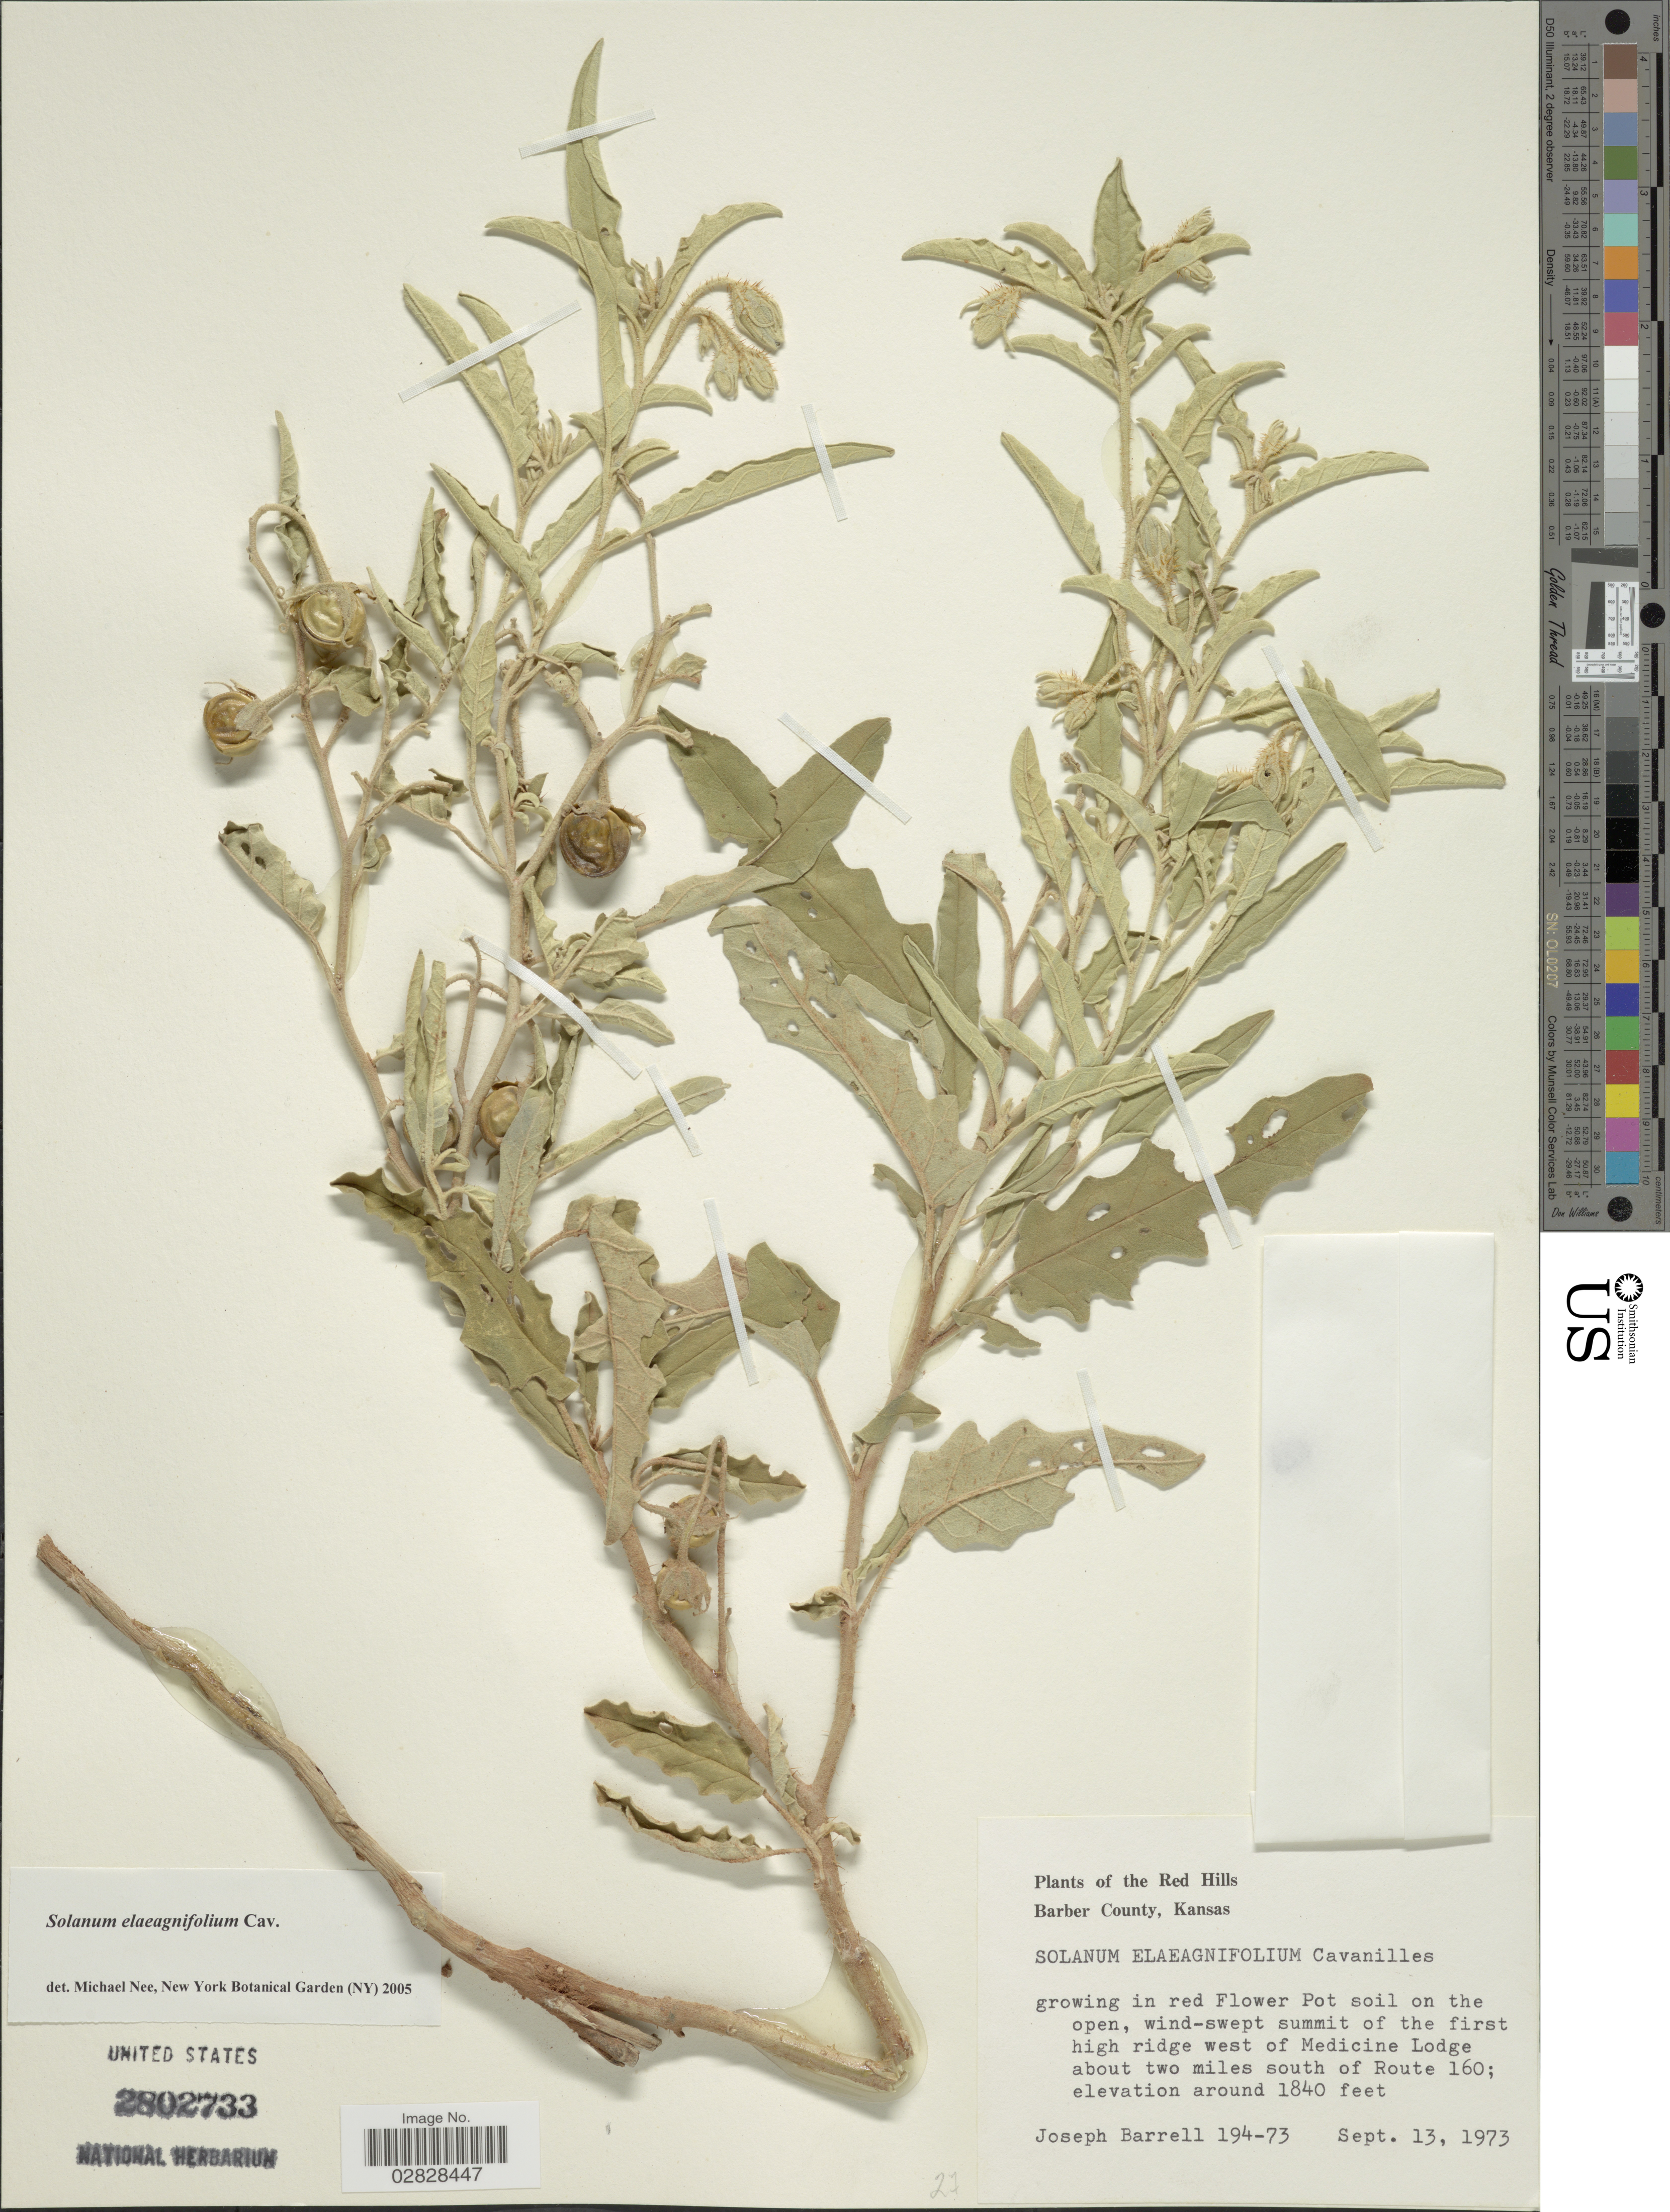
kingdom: Plantae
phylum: Tracheophyta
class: Magnoliopsida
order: Solanales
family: Solanaceae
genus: Solanum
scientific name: Solanum elaeagnifolium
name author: Cav.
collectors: J. Barrell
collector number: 194-73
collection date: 1973-09-13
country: United States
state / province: Kansas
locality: The Red Hills. Barber County. Growing in red Flower Pot soil on the open, wind-swept summit of the first high ridge west of Medicine Lodge about two miles south of Route 160.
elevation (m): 561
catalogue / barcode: US 2802733